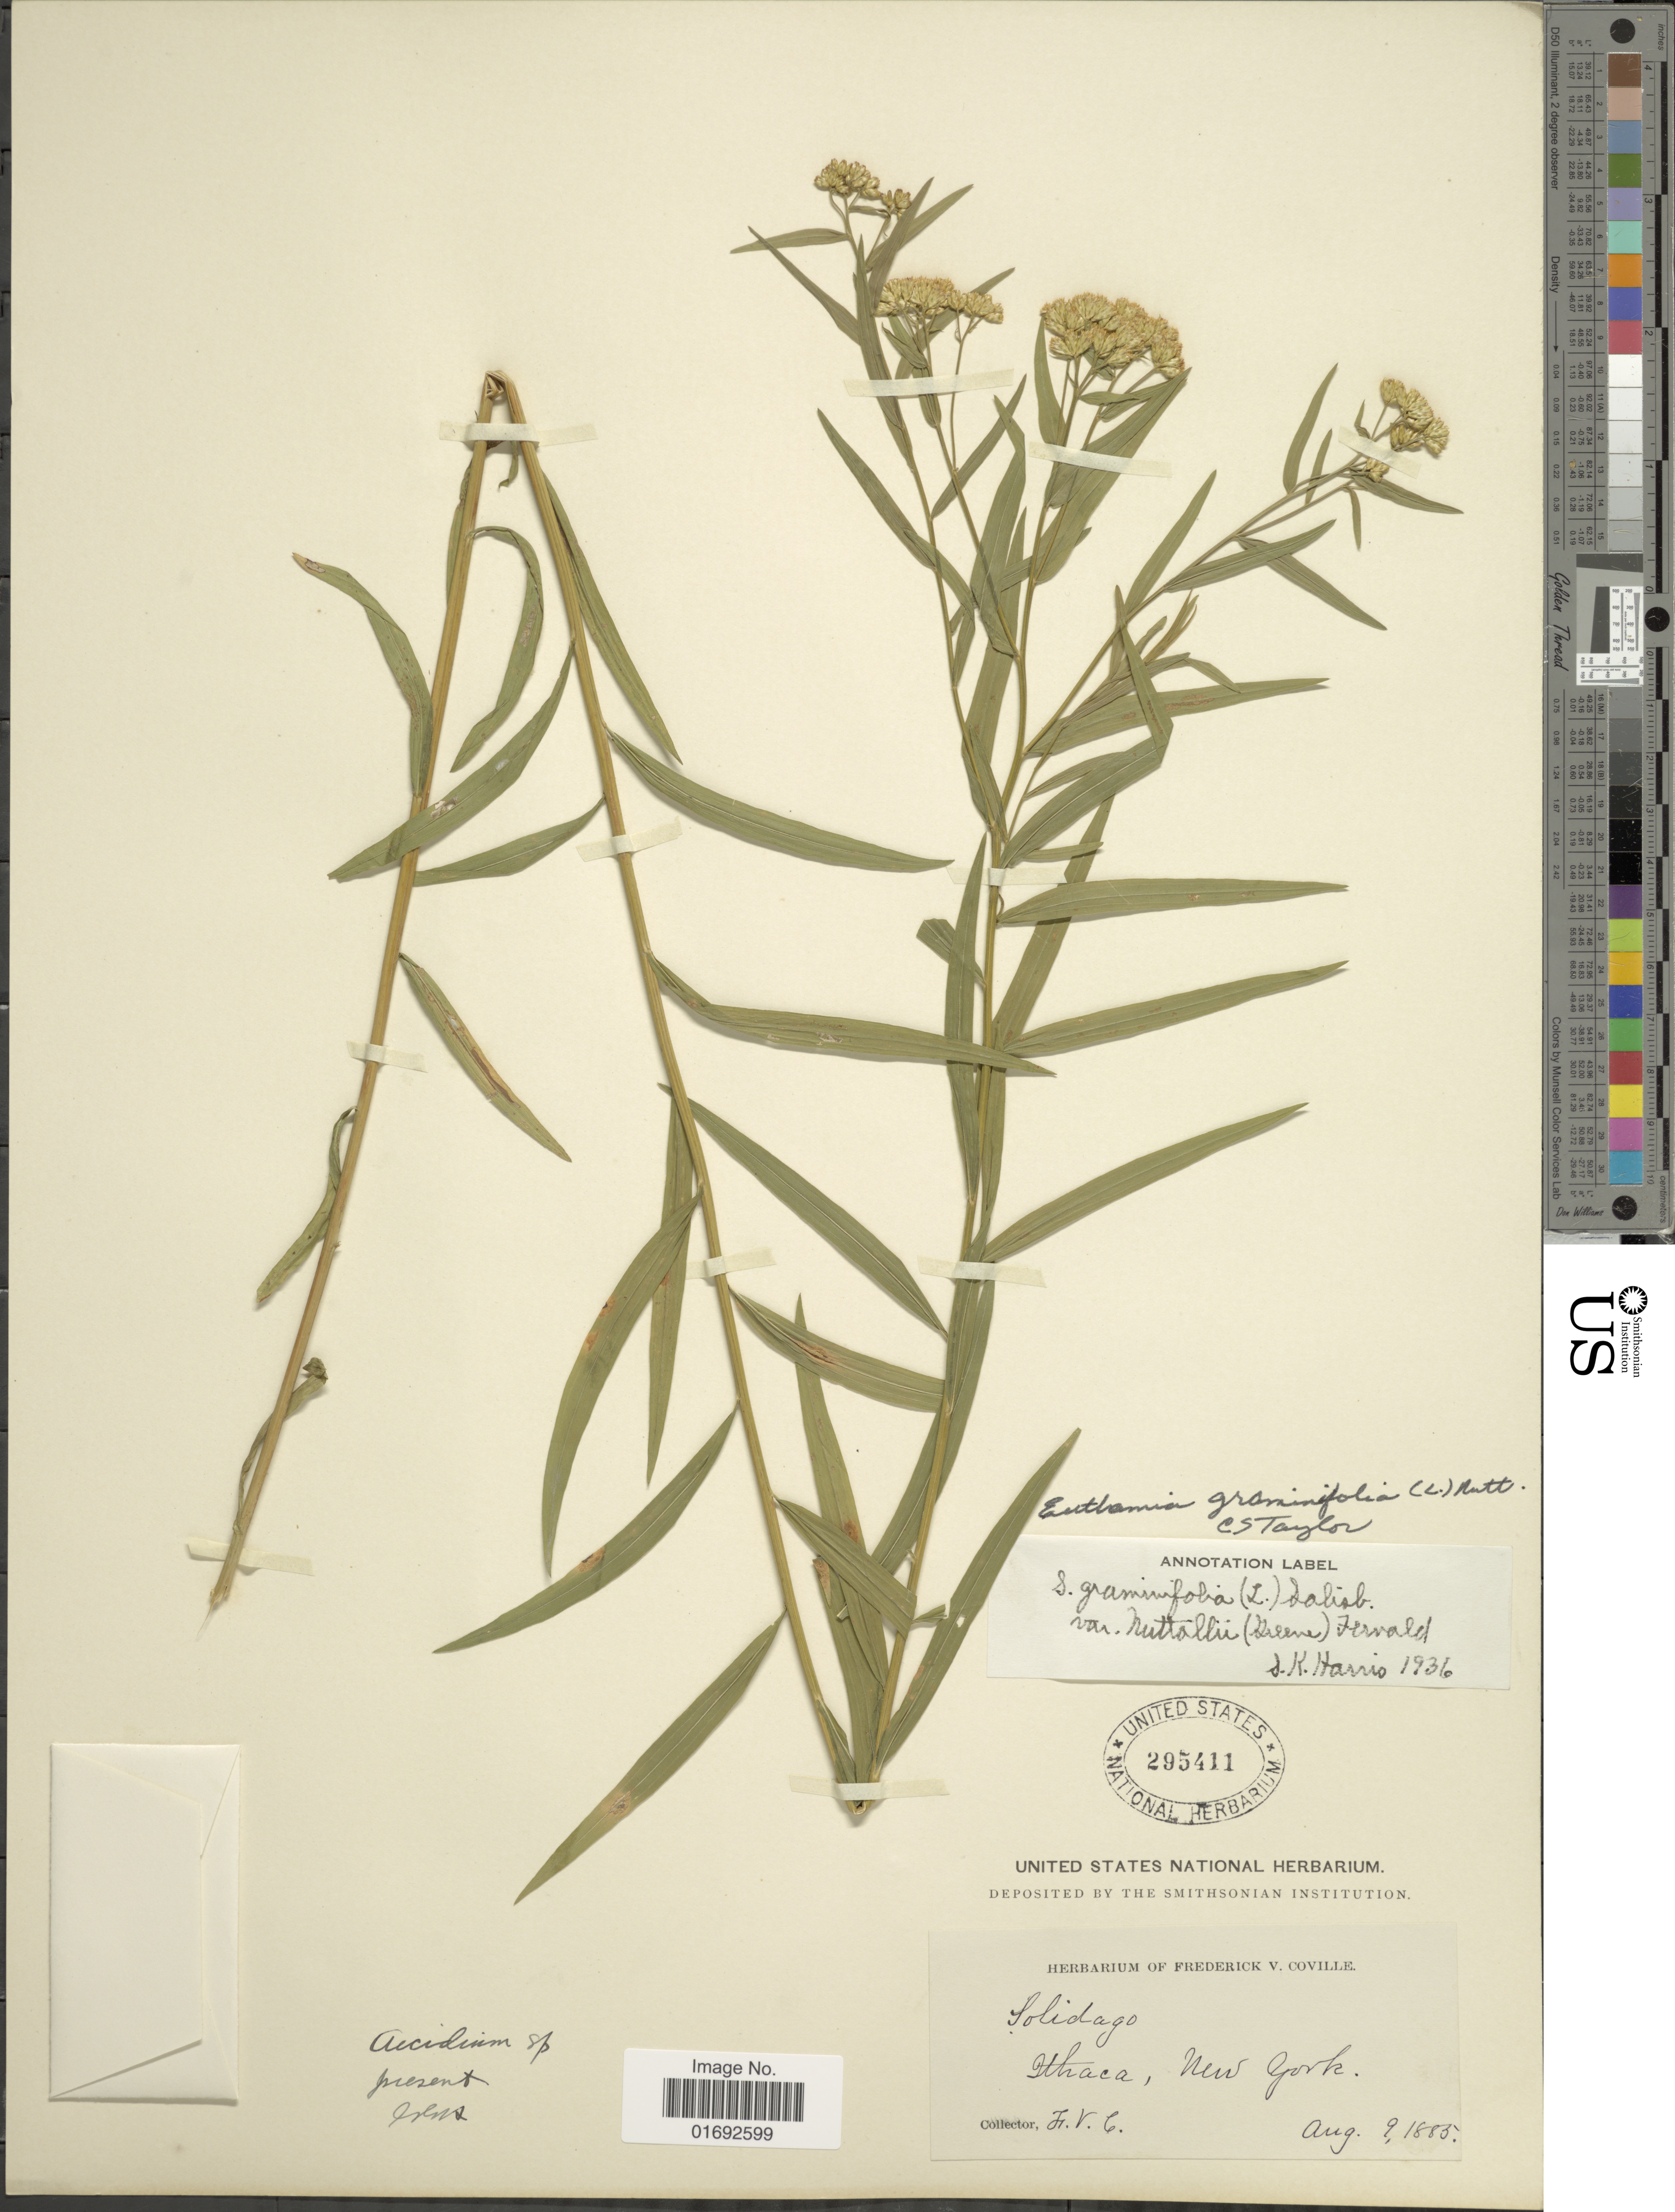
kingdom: Plantae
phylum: Tracheophyta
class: Magnoliopsida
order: Asterales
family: Asteraceae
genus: Euthamia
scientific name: Euthamia graminifolia var. nuttalii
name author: (S.W. Greene) W. Stone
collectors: F. V. Coville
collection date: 1885-08-09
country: United States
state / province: New York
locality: Ithaca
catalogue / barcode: US 295411